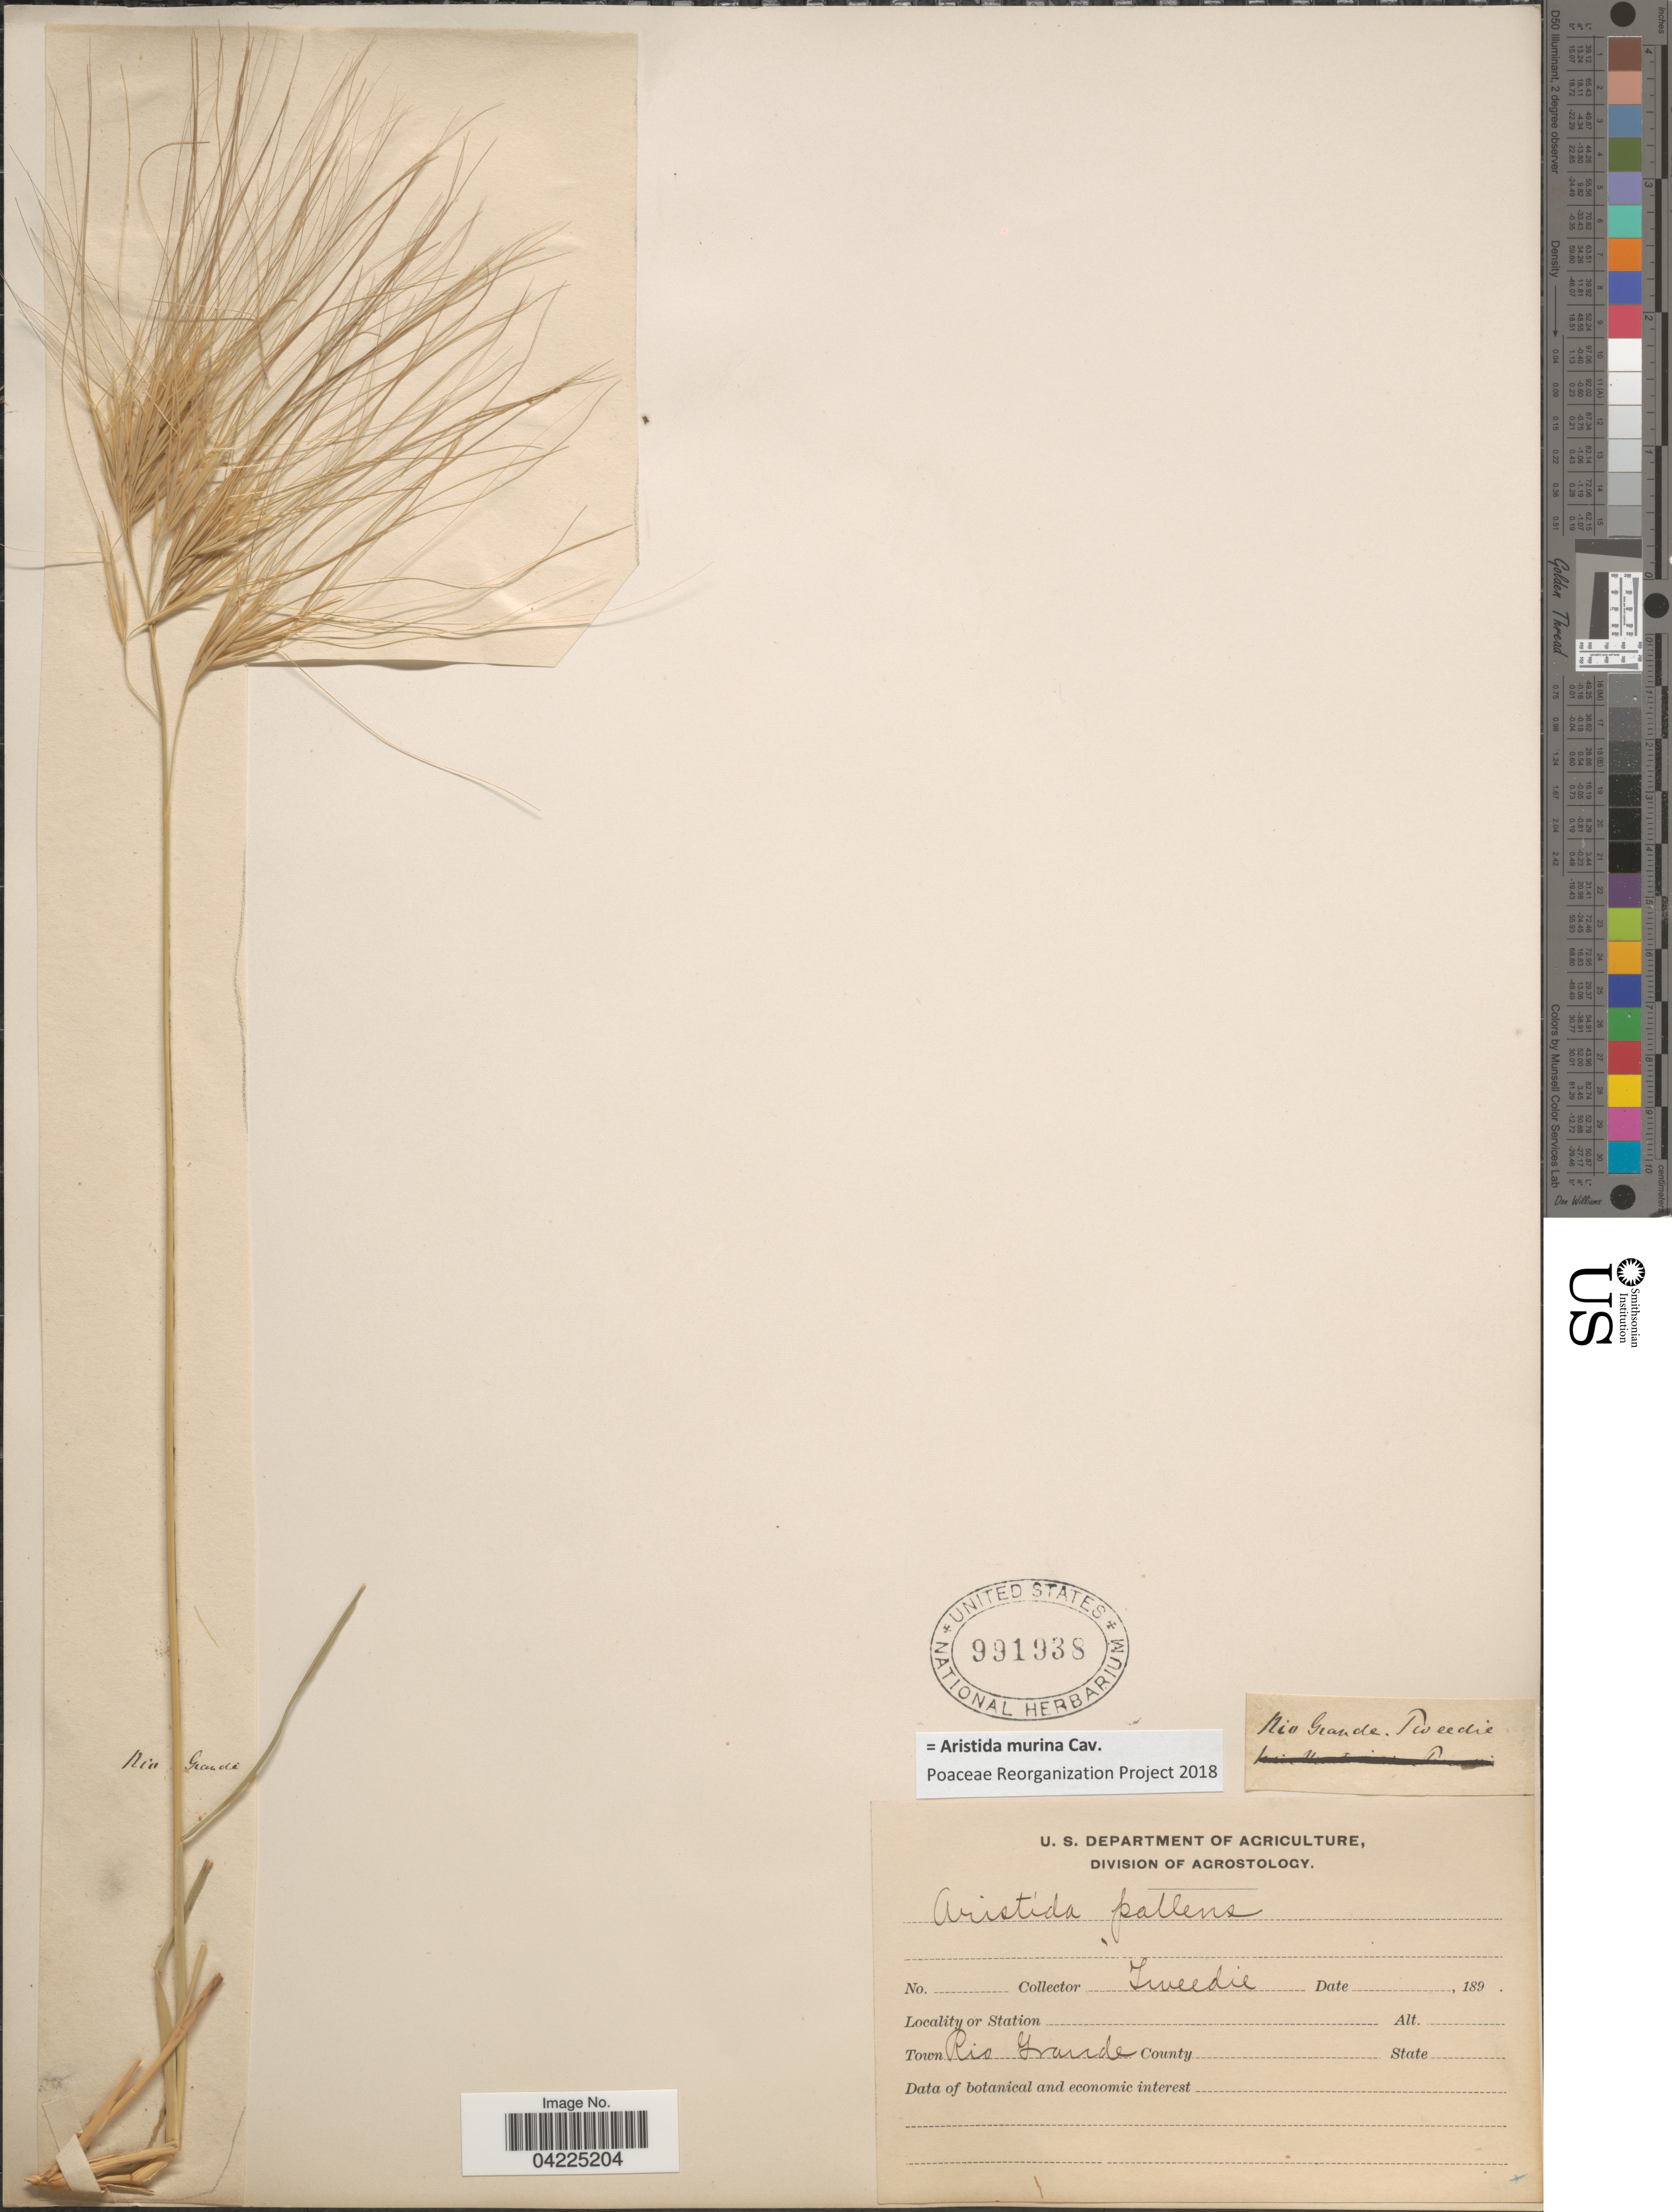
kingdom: Plantae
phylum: Tracheophyta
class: Liliopsida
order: Poales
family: Poaceae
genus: Aristida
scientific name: Aristida murina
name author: Cav.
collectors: -- Tweedie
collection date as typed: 189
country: Puerto Rico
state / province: Río Grande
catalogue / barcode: US 991938